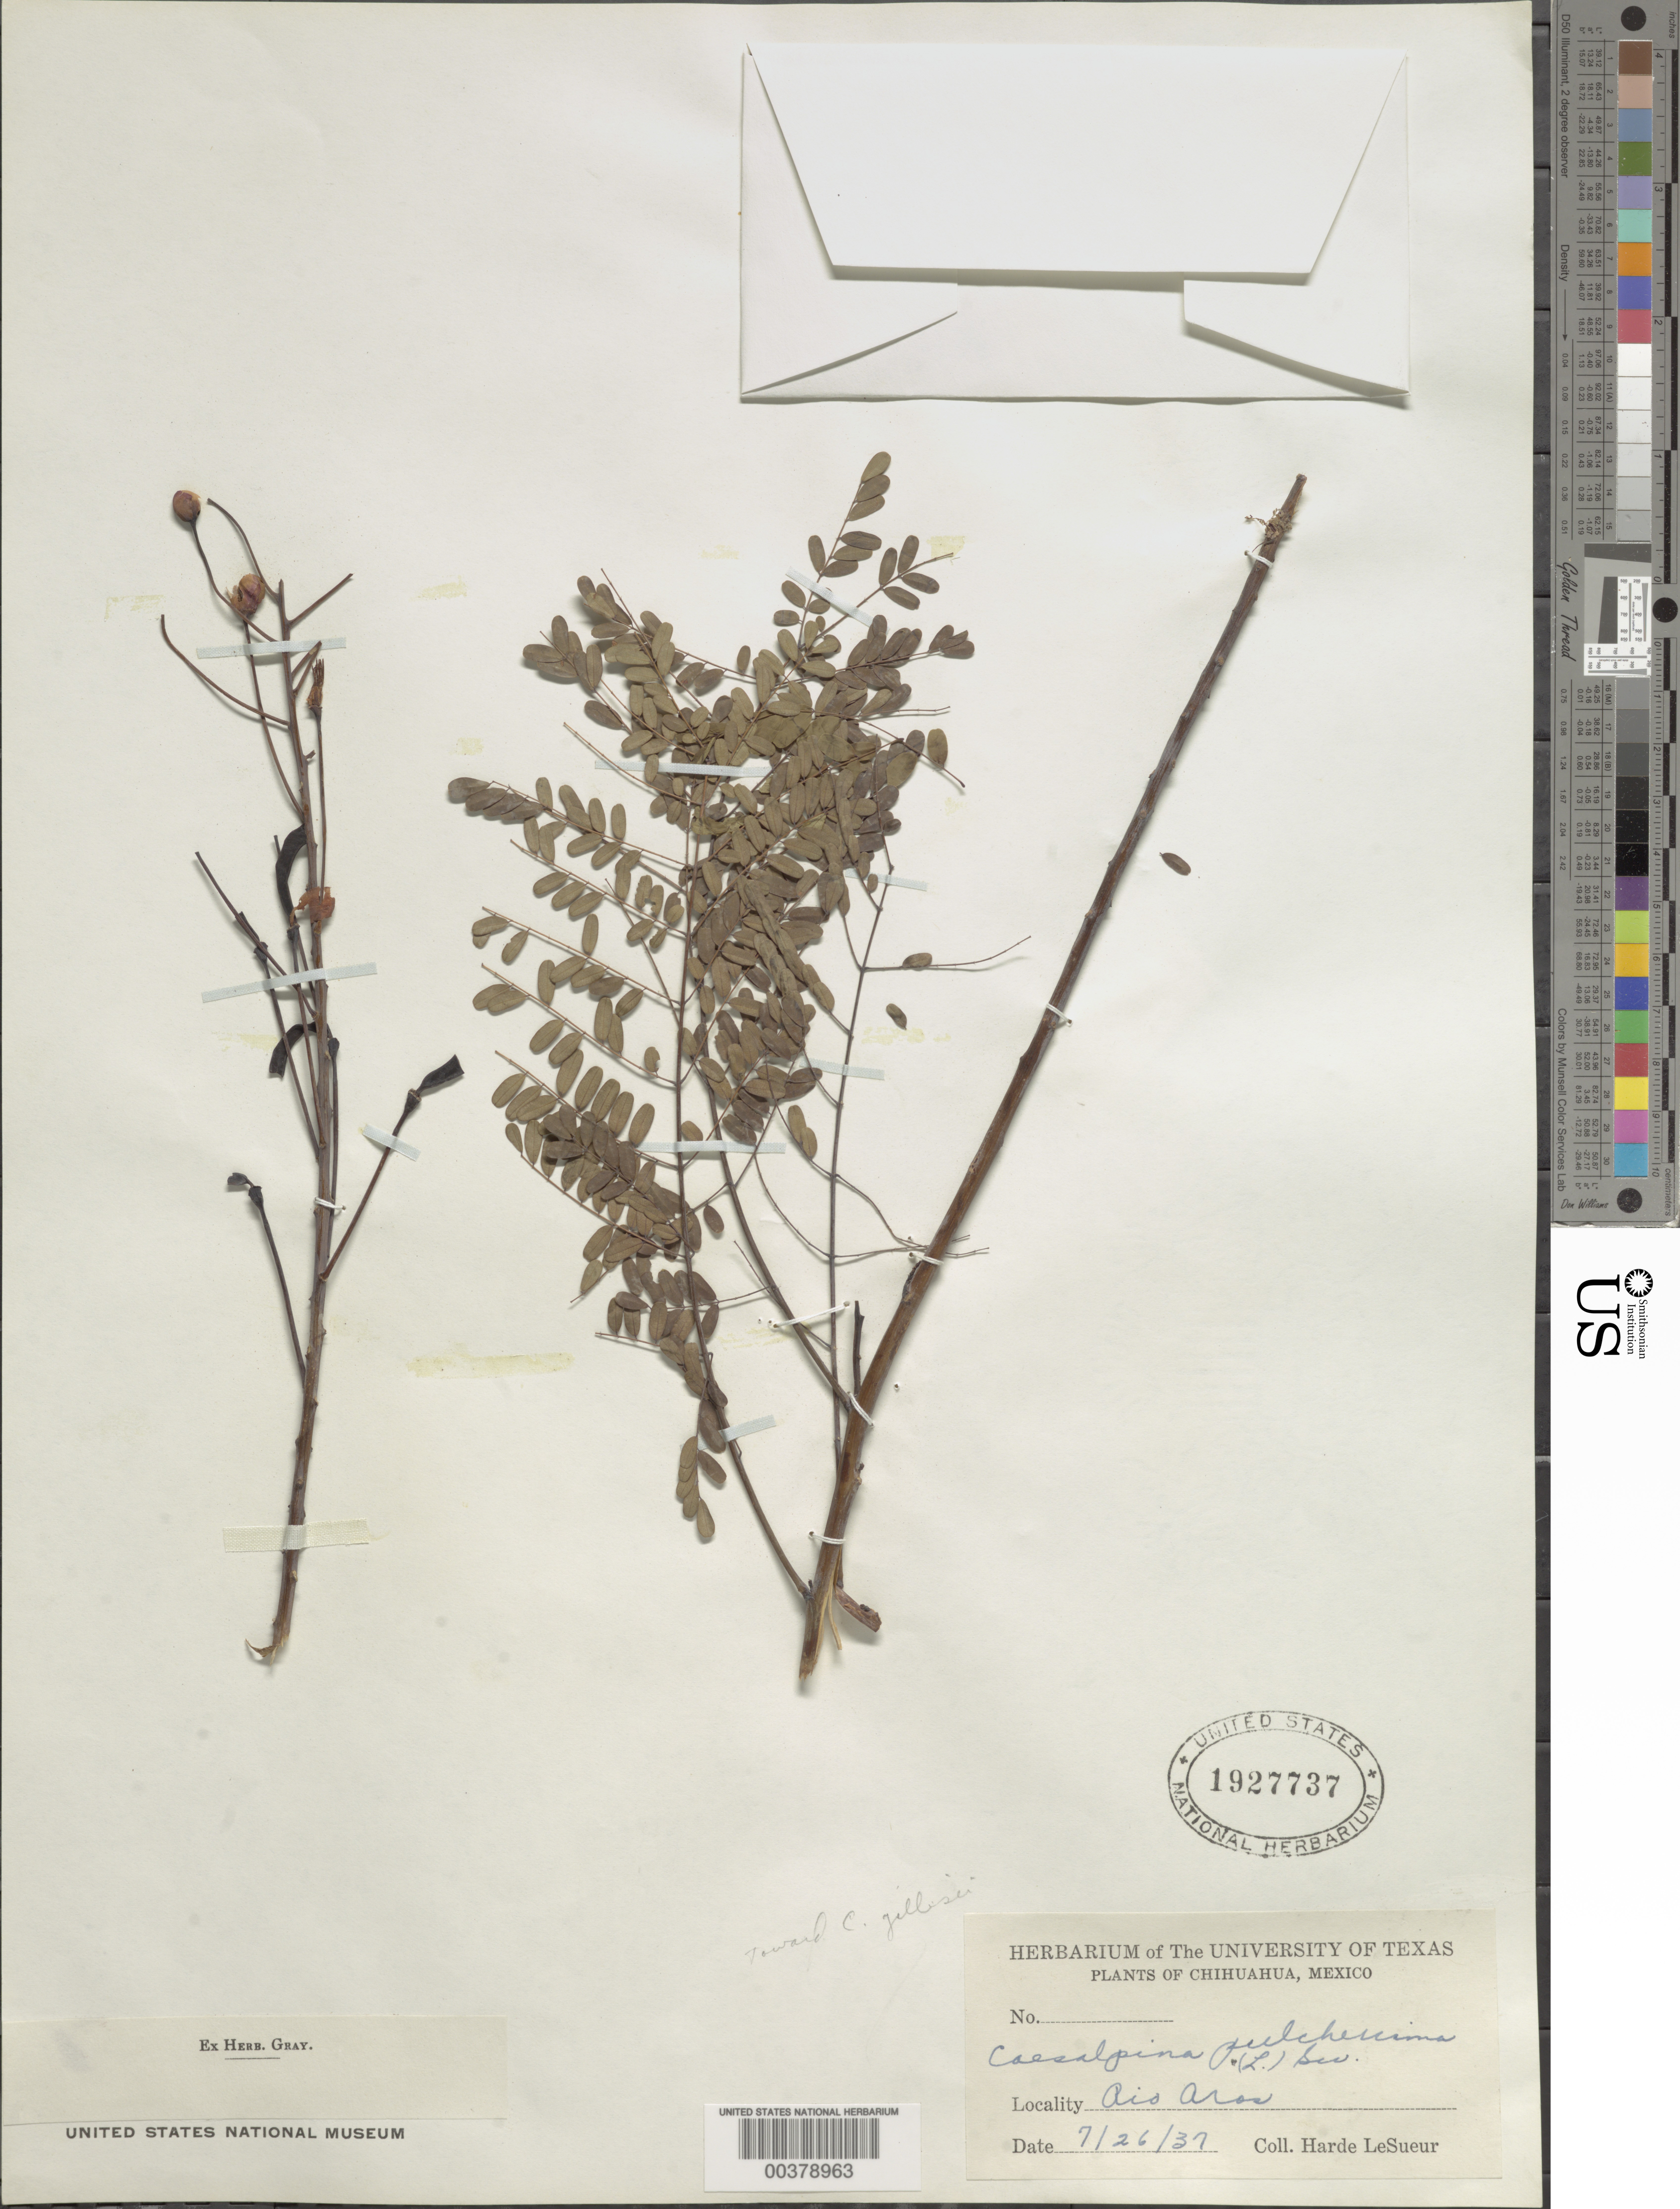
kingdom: Plantae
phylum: Tracheophyta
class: Magnoliopsida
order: Fabales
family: Fabaceae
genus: Caesalpinia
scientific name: Caesalpinia pulcherrima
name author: (L.) Sw.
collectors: D. H. LeSueur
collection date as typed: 26 Jul 1937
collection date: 1937-07-26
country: Mexico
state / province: Chihuahua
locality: Rio Aros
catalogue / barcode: US 1927737